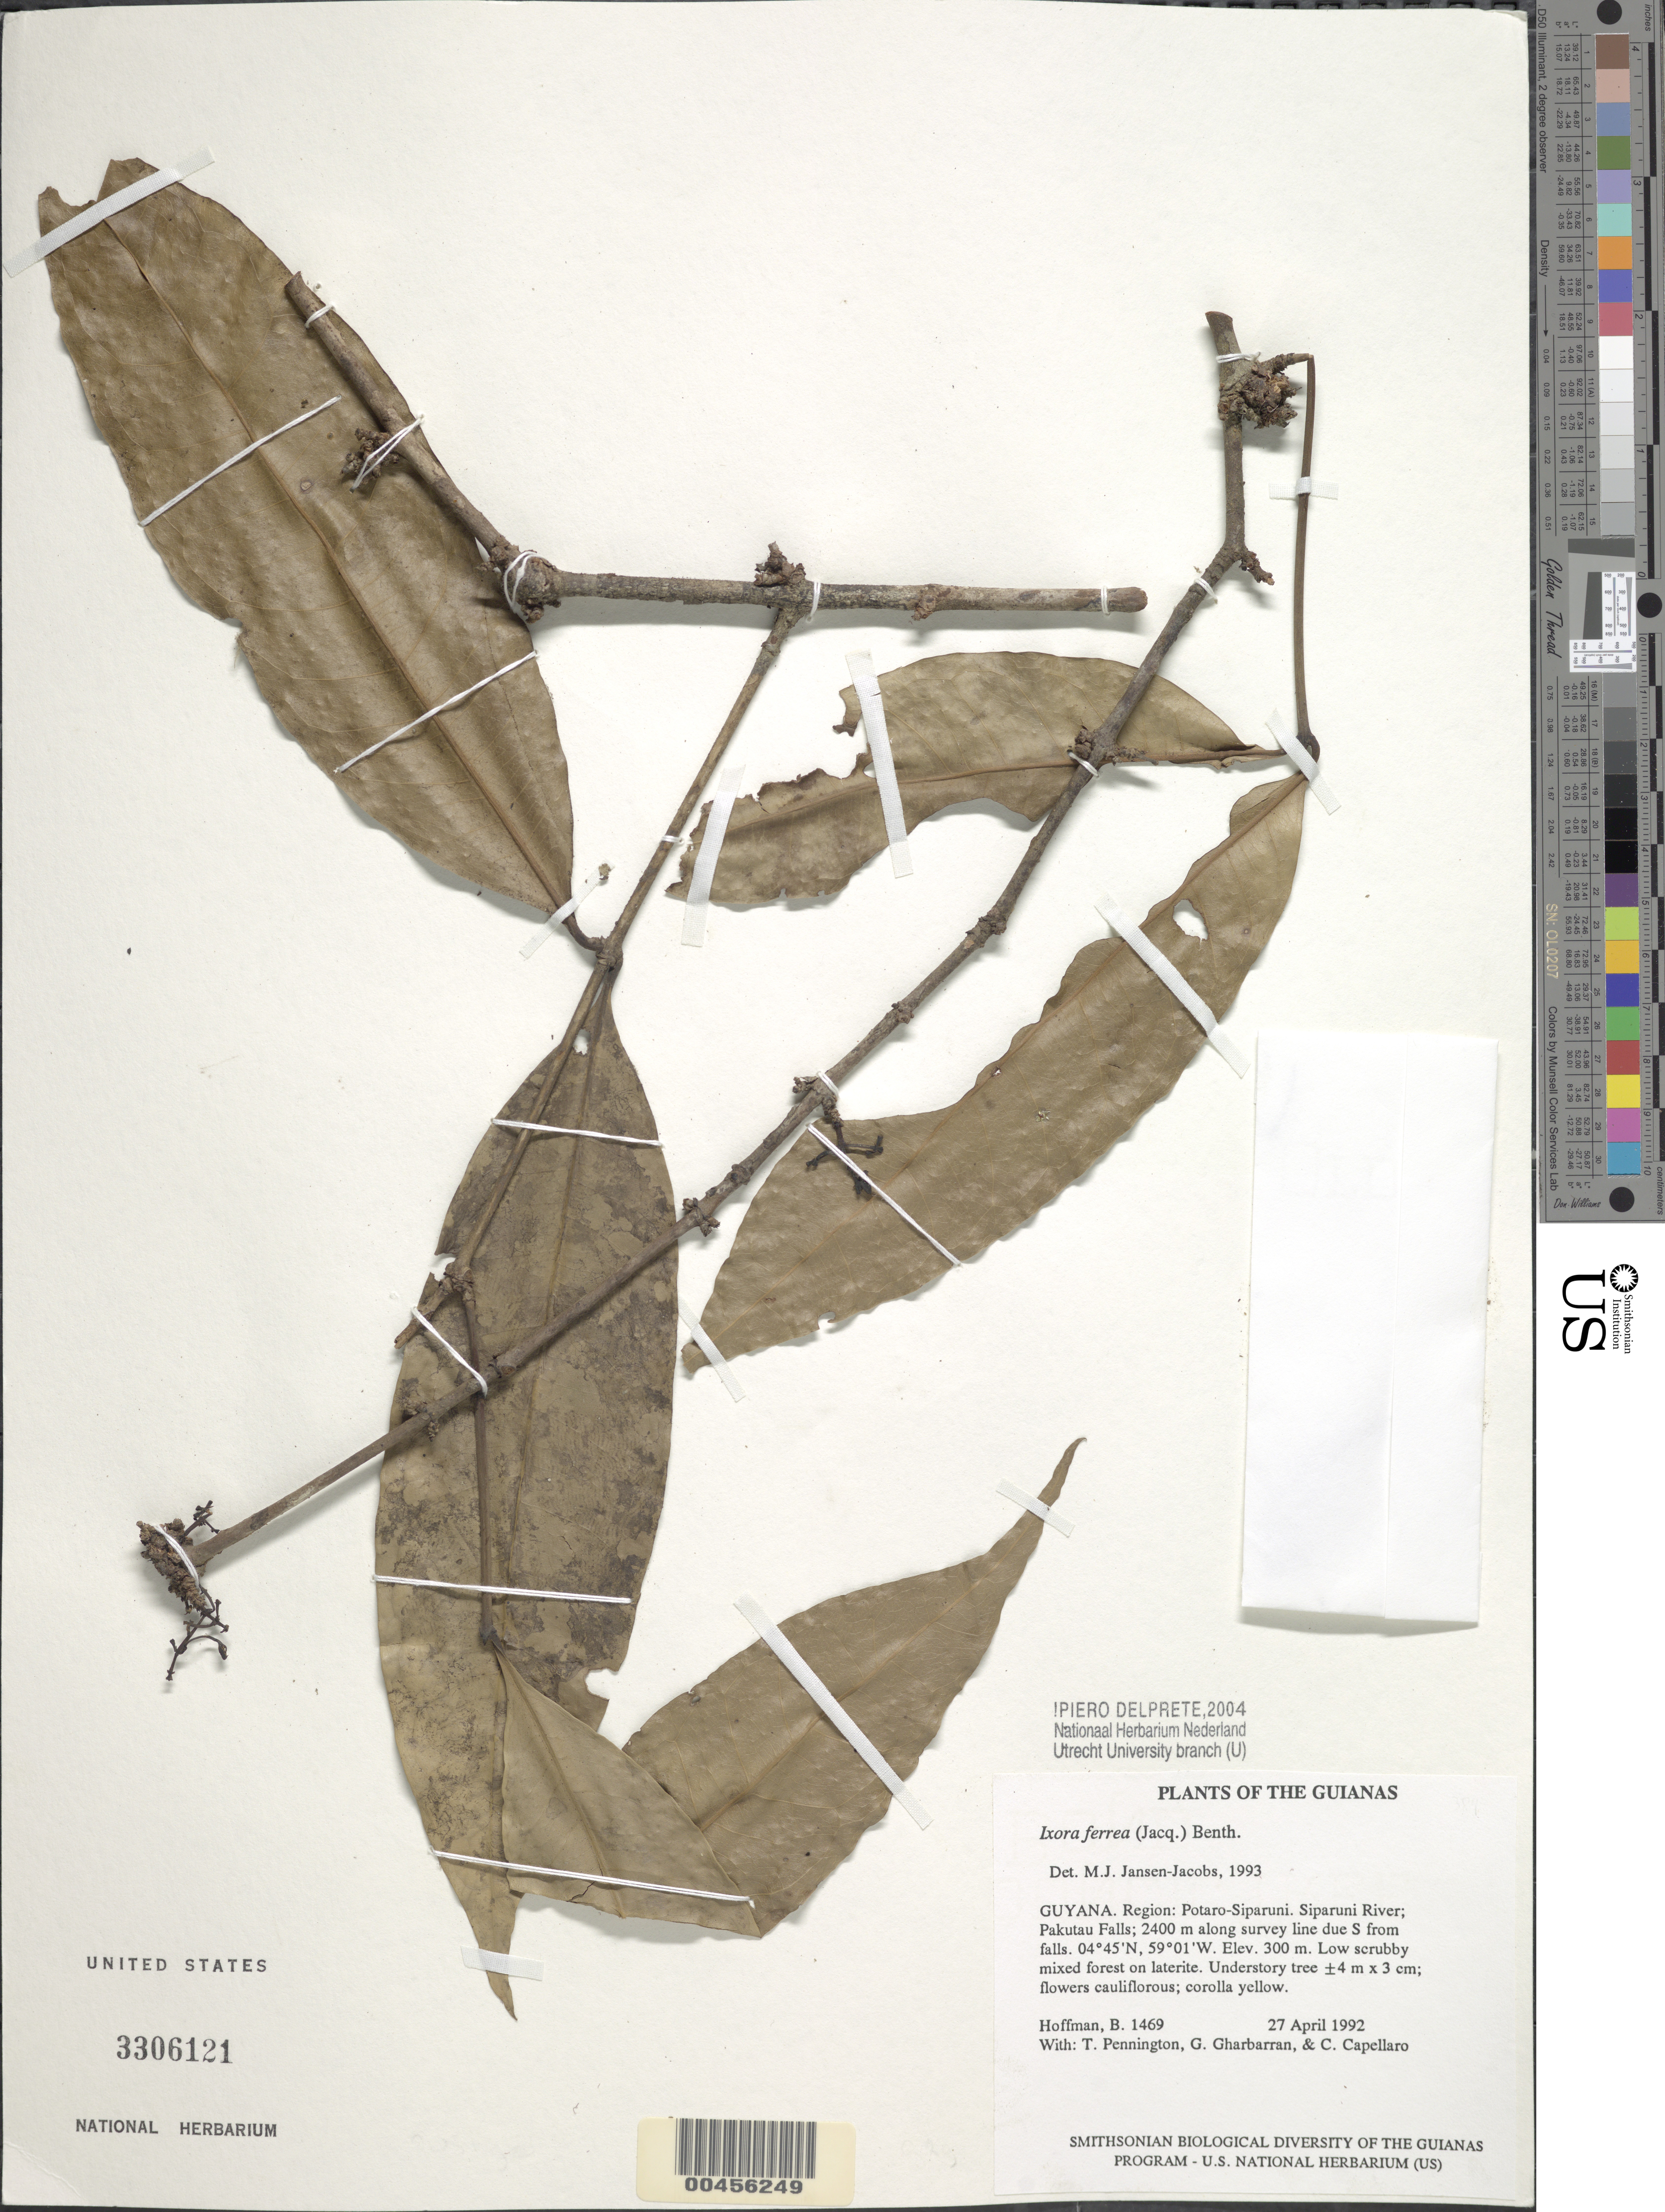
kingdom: Plantae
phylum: Tracheophyta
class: Magnoliopsida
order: Gentianales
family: Rubiaceae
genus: Ixora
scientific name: Ixora ferrea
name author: (Jacq.) Benth.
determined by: Delprete, P. G., Herb. de Guyane Cay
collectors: B. Hoffman, R. T. Pennington, G. Gharbarran & C. Capellaro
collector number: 1469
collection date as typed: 27 April 1992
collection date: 1992-04-27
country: Guyana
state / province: Potaro-Siparuni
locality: Siparuni River; Pakutau Falls; 2400 m along survey line due S from falls. Iwokrama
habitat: Low scrubby mixed forest on laterite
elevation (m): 300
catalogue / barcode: US 3306121